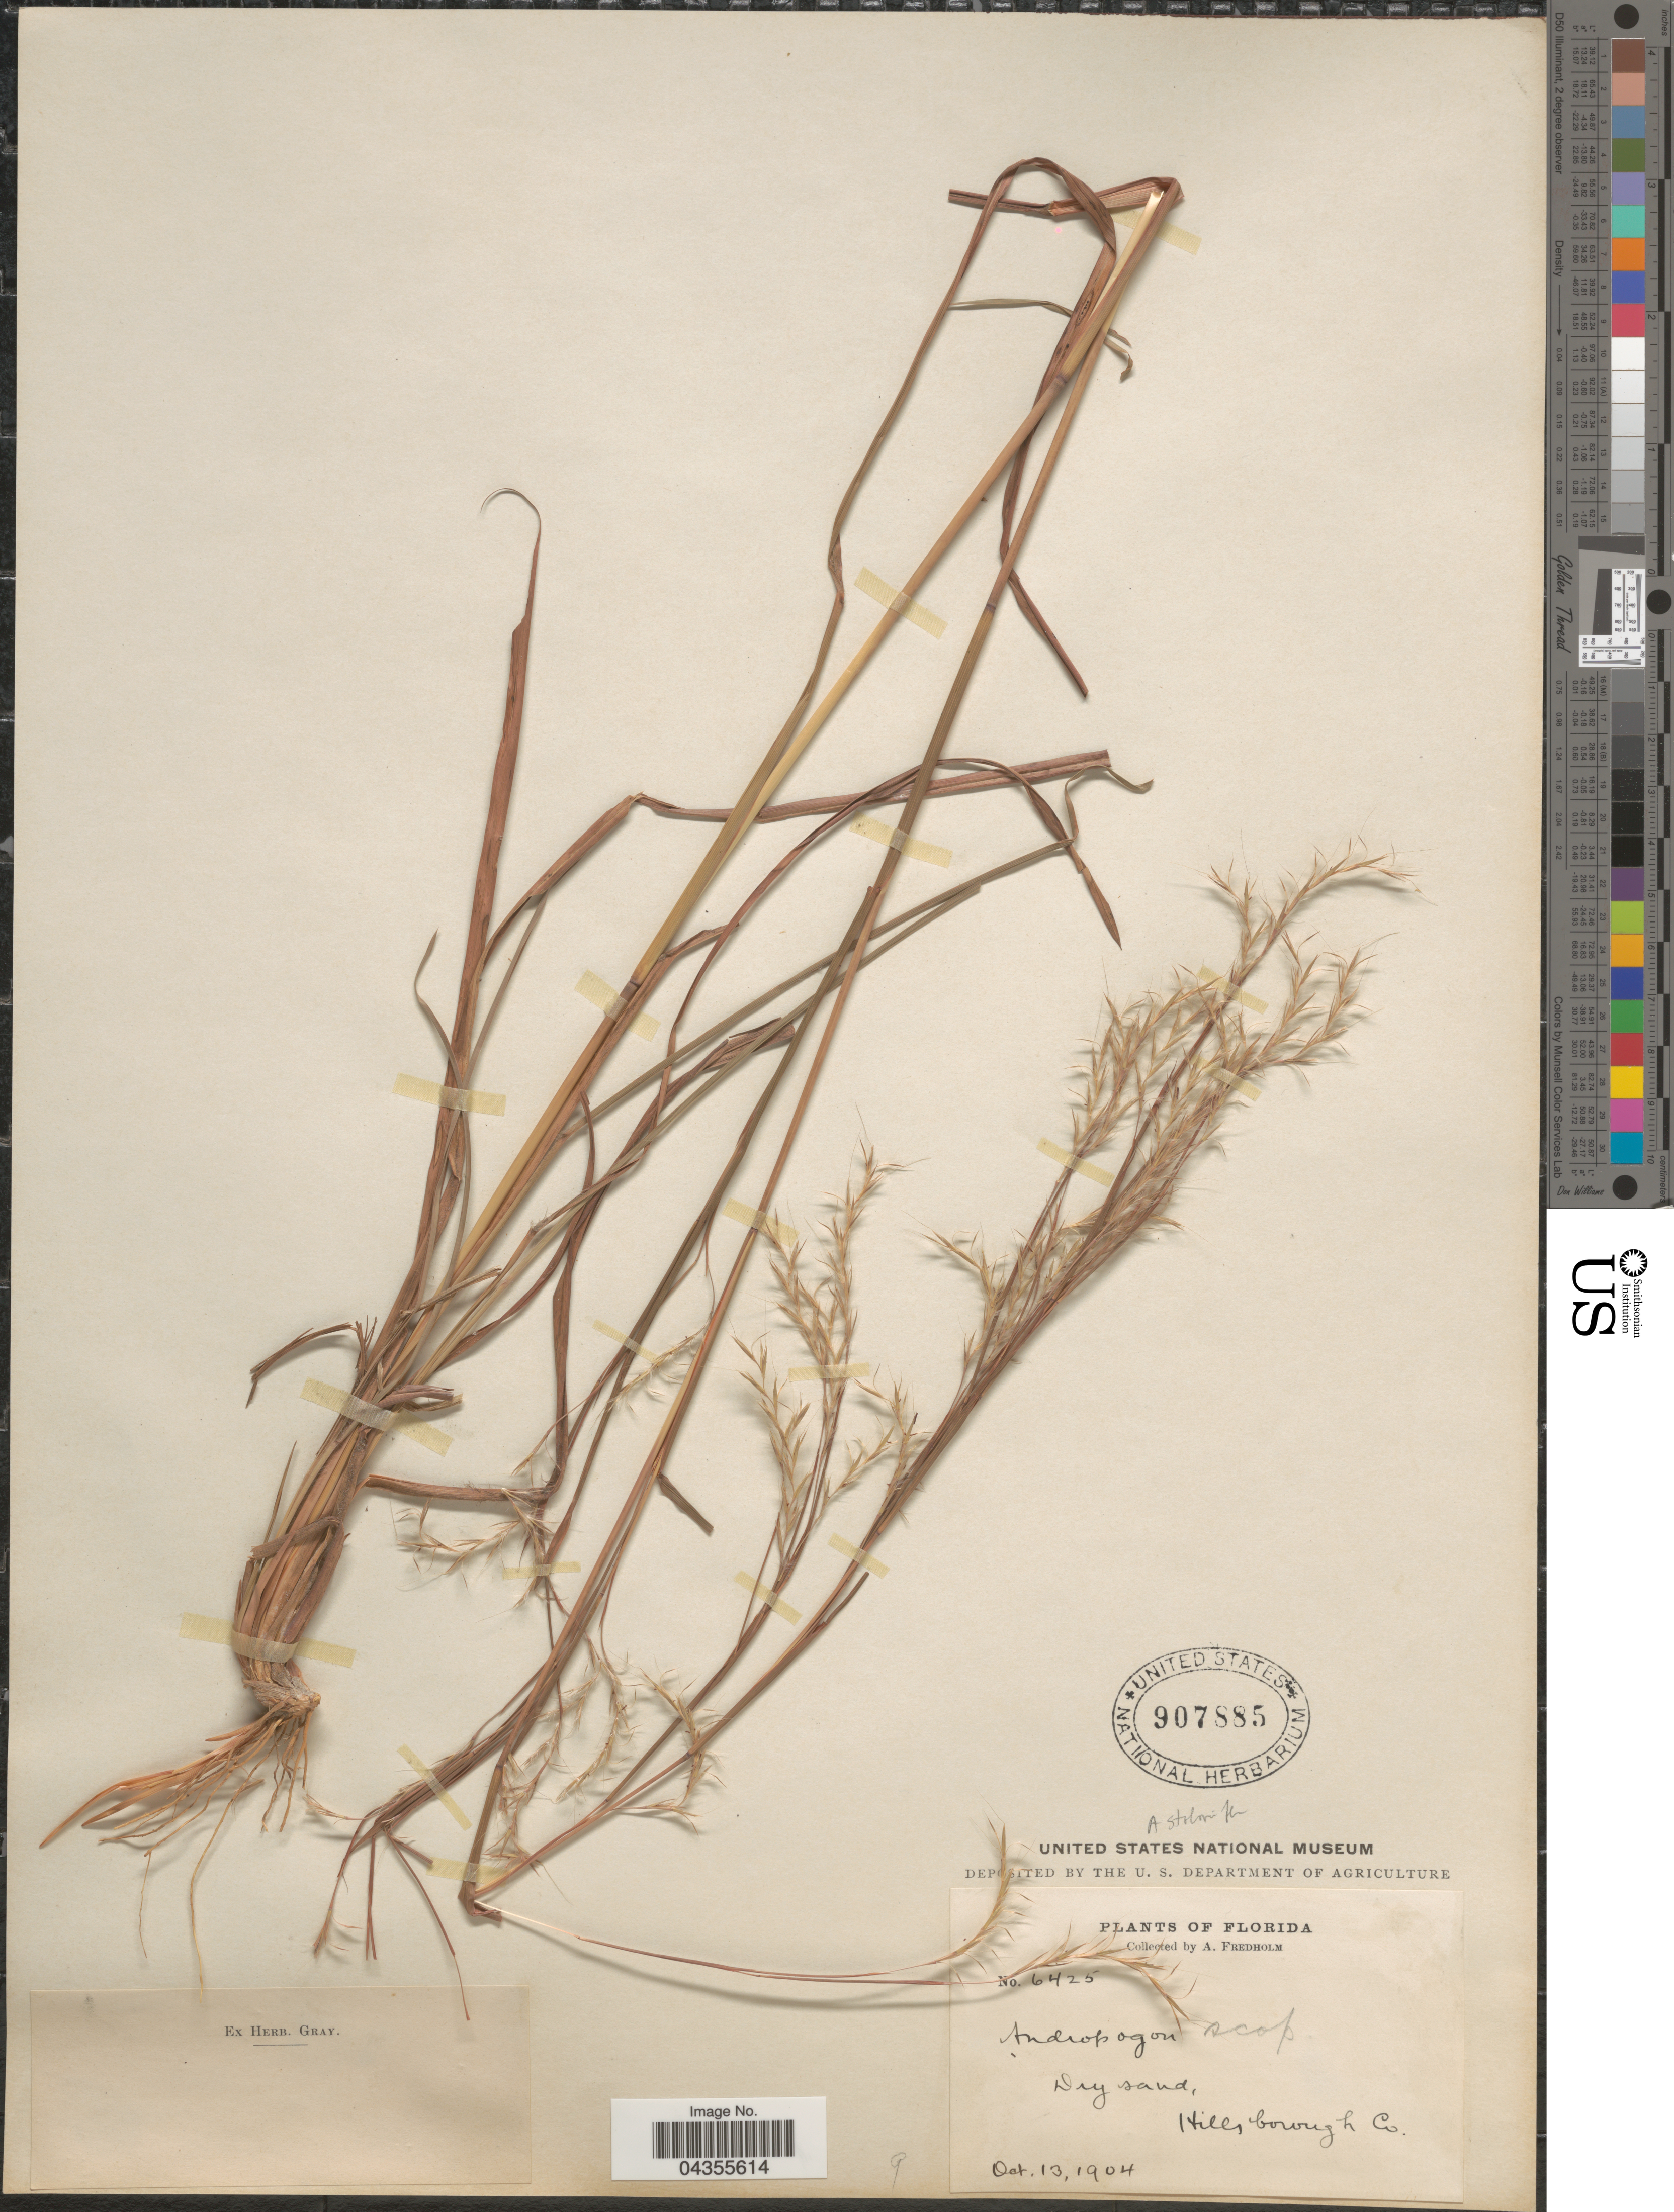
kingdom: Plantae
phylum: Tracheophyta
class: Liliopsida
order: Poales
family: Poaceae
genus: Schizachyrium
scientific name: Schizachyrium scoparium var. stoloniferum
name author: (Nash) Wipff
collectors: A. Fredholm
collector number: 6425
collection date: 1904-10-13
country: United States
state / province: Florida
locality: Hillsborough Co.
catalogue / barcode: US 907885